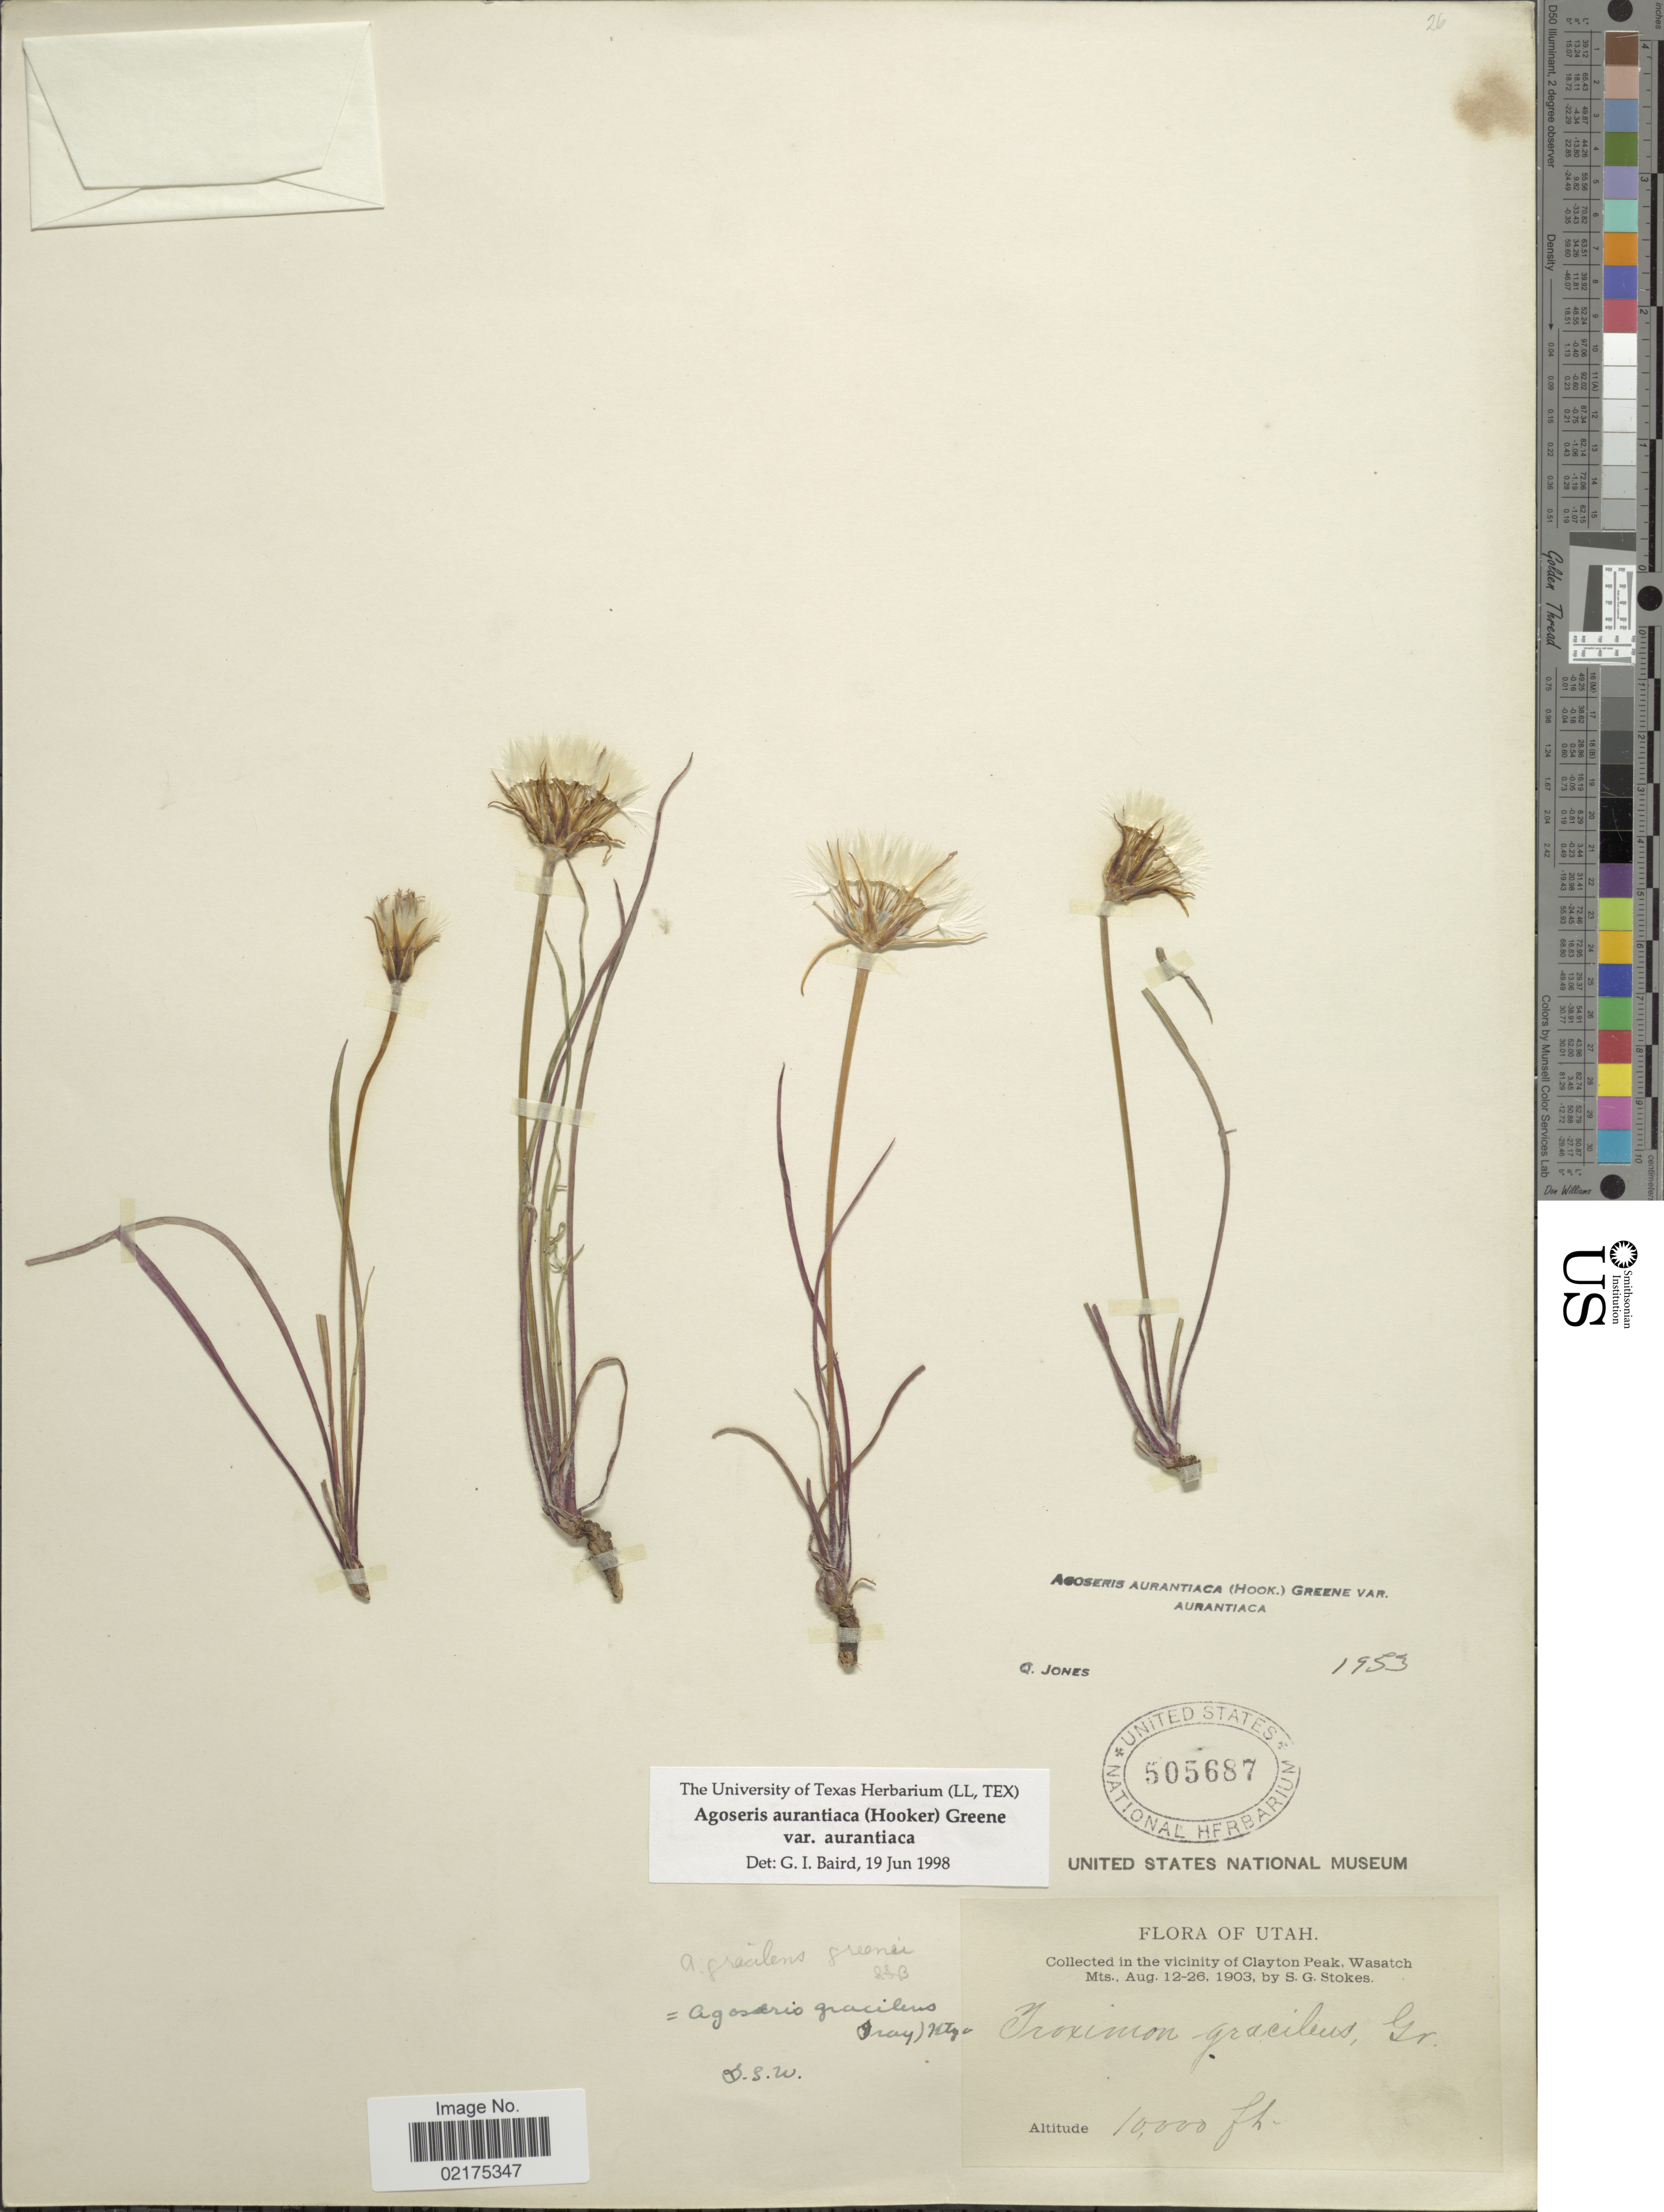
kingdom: Plantae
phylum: Tracheophyta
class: Magnoliopsida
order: Asterales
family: Asteraceae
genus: Agoseris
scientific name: Agoseris aurantiaca var. aurantiaca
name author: (Hook.) Greene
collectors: S. G. Stokes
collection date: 1903-08-12/1903-08-26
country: United States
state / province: Utah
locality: Vicinity of Clayton Peak, Wasatch Mts.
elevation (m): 3048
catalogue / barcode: US 505687